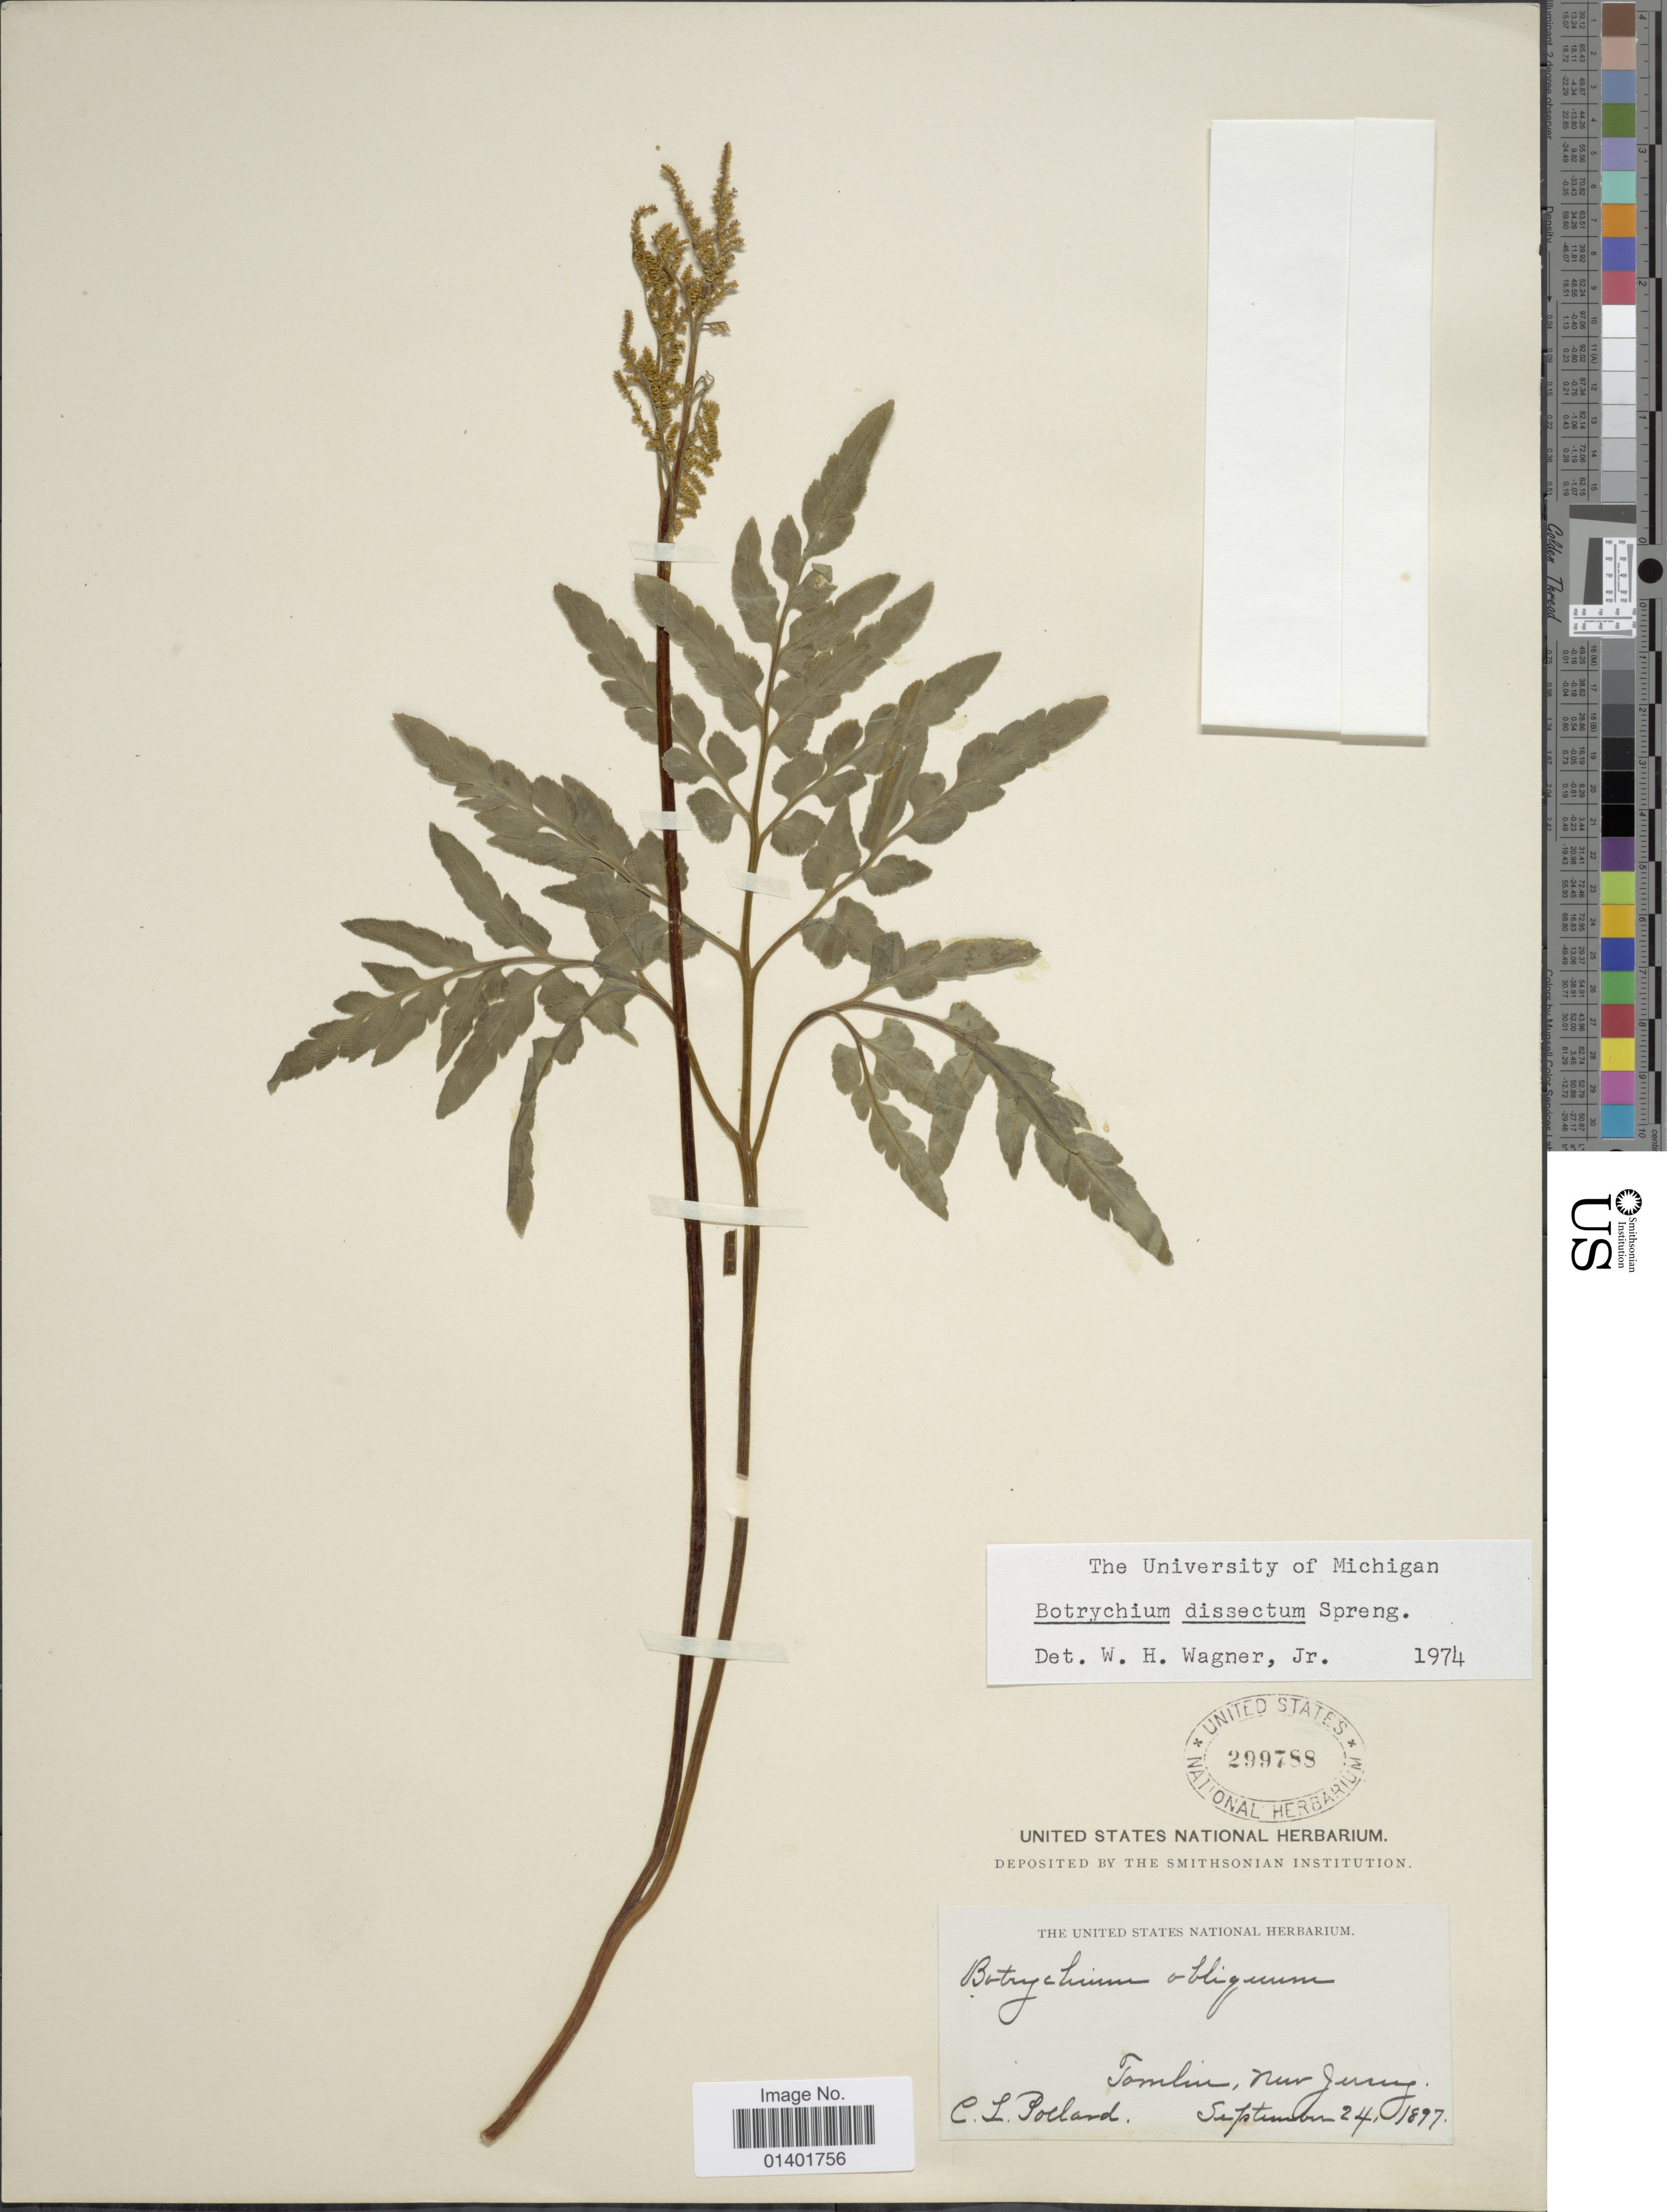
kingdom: Plantae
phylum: Tracheophyta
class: Polypodiopsida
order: Ophioglossales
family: Ophioglossaceae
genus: Botrychium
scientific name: Botrychium dissectum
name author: Spreng.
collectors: C. L. Pollard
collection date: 1897-09-24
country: United States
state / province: New Jersey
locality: Tomlin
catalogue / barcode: US 299788